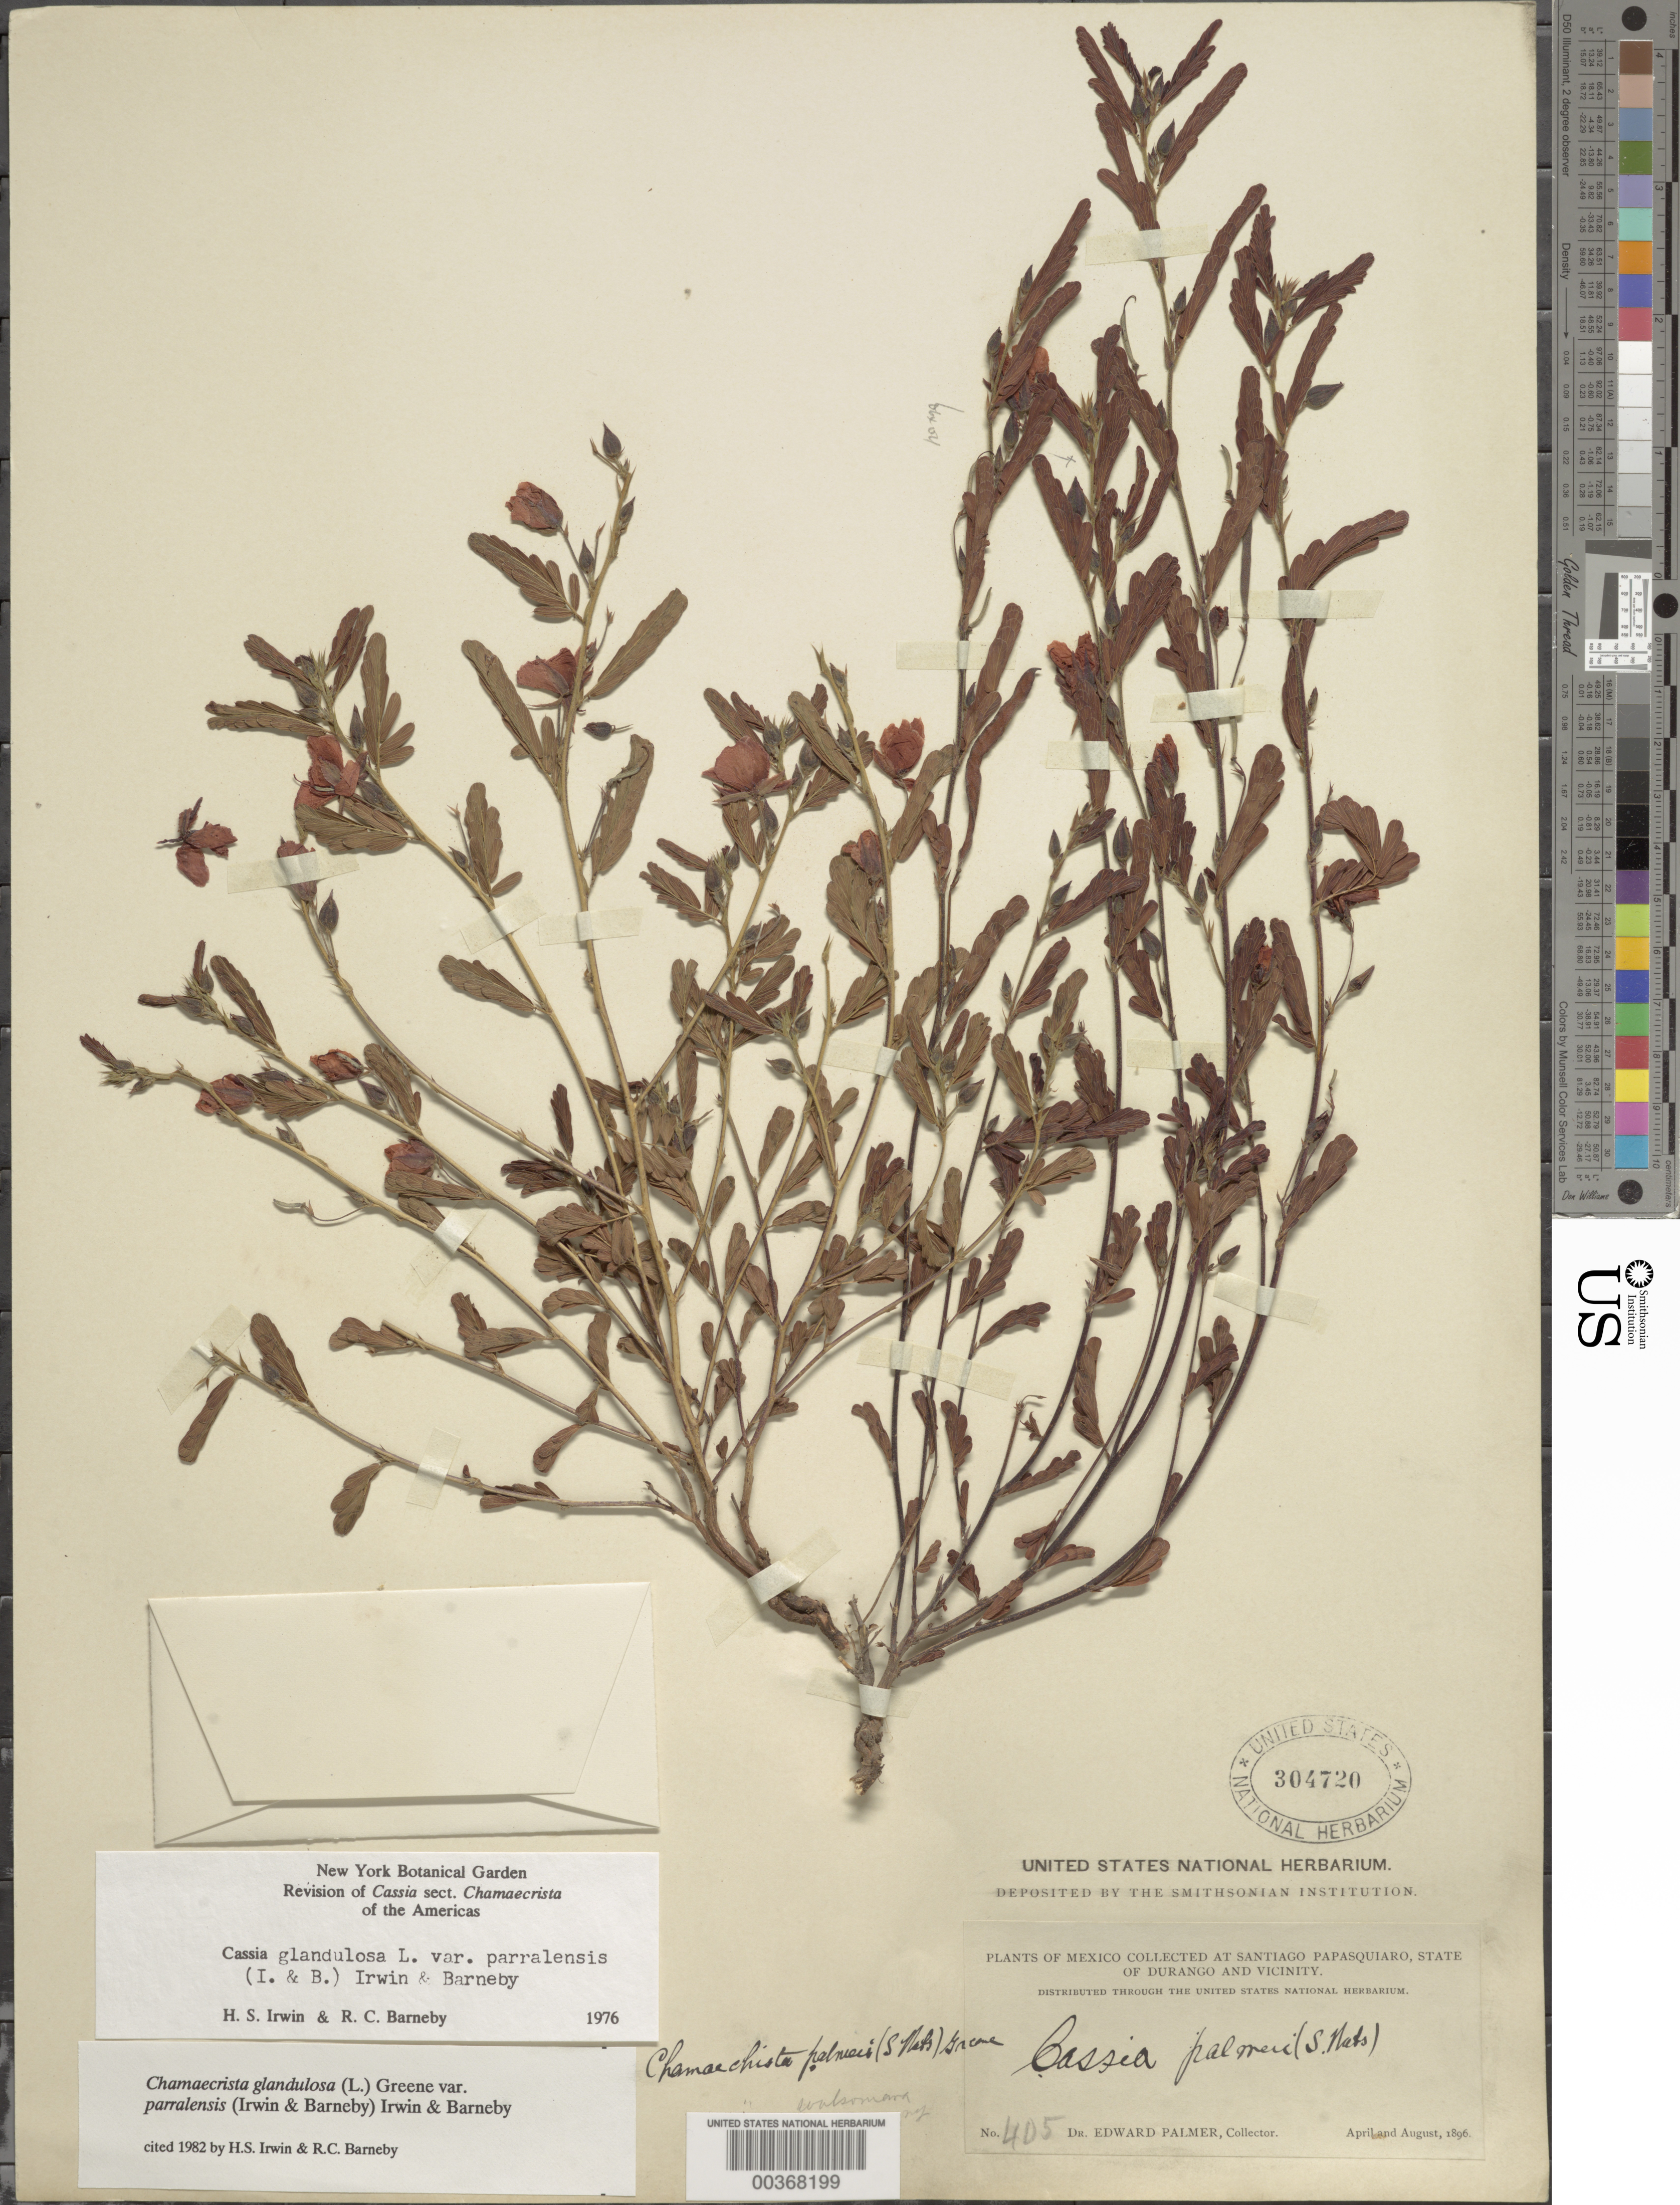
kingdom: Plantae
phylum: Tracheophyta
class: Magnoliopsida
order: Fabales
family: Fabaceae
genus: Chamaecrista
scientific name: Chamaecrista glandulosa var. parralensis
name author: (H.S. Irwin & Barneby) H.S. Irwin & Barneby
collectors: E. Palmer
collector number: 405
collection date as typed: Apr 1896 and -- Aug 1896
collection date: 1896-04,1896-08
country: Mexico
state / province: Durango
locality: Santiago papsquiaro and vicinity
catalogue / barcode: US 304720